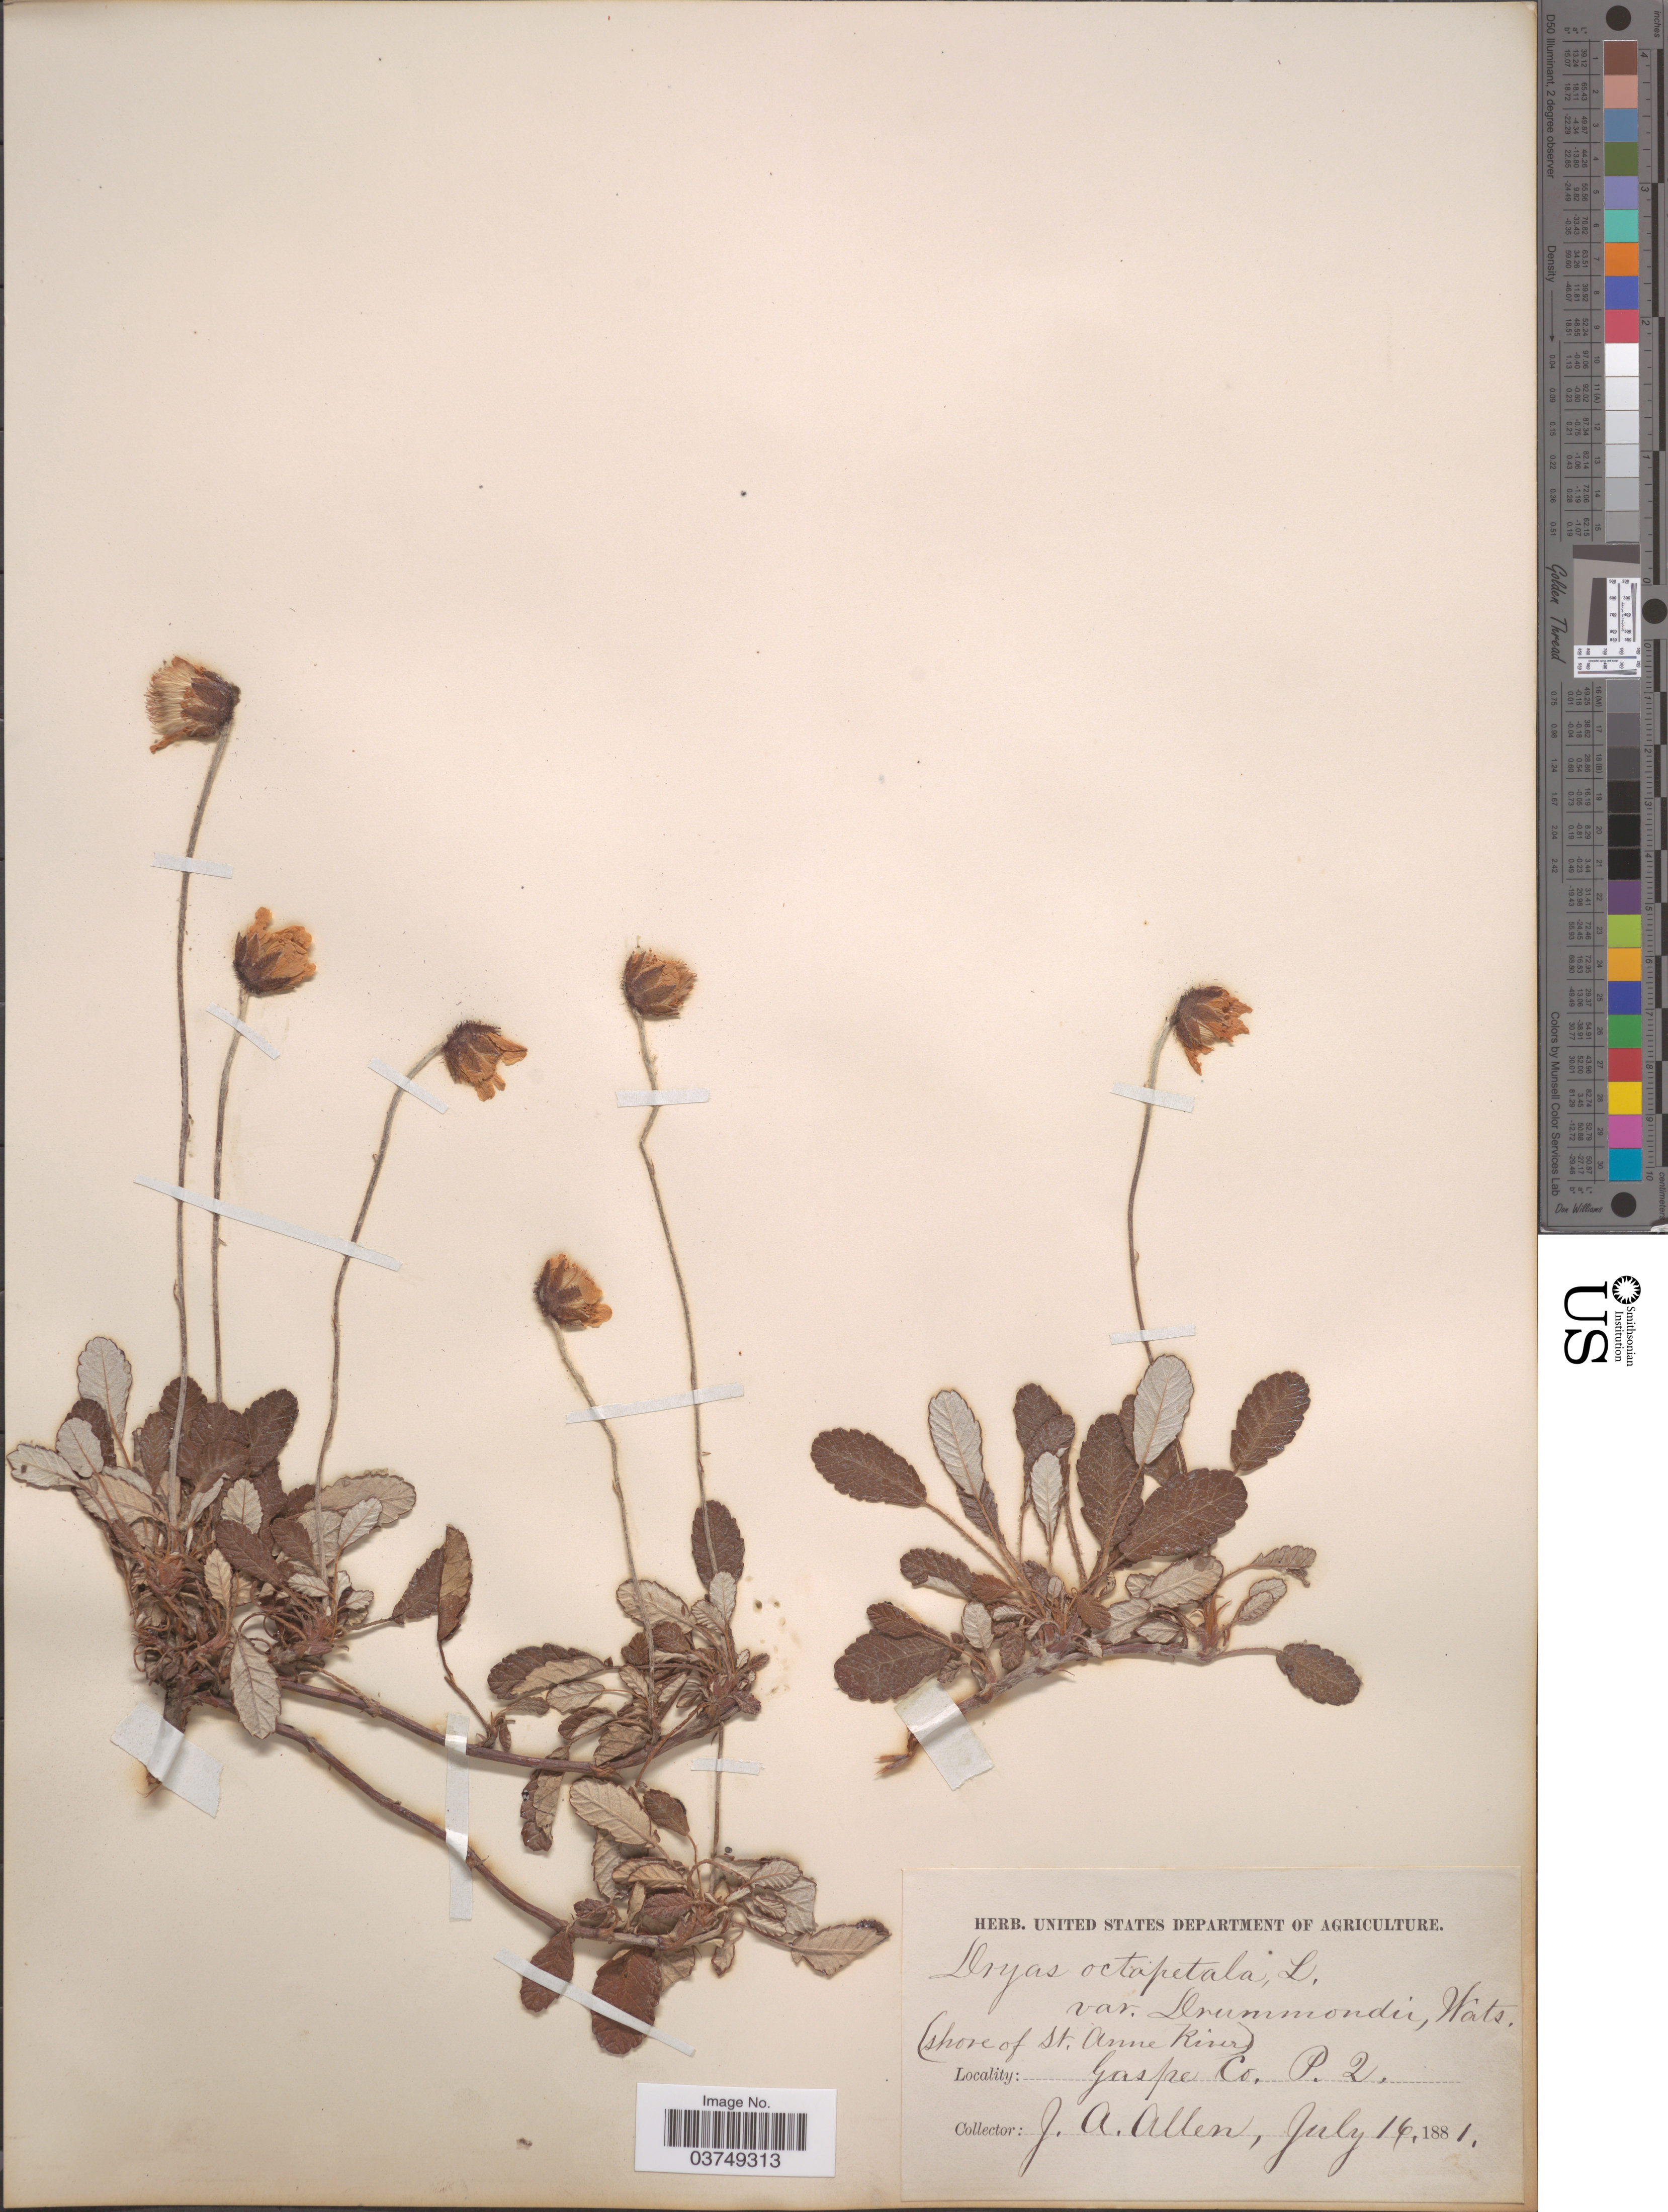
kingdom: Plantae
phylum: Tracheophyta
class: Magnoliopsida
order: Rosales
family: Rosaceae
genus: Dryas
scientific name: Dryas drummondii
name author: Hook. & Richardson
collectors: J. Allen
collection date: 1881-07-16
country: Canada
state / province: Quebec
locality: (Shore of St. Anne River). Gaspe Co, P. L.